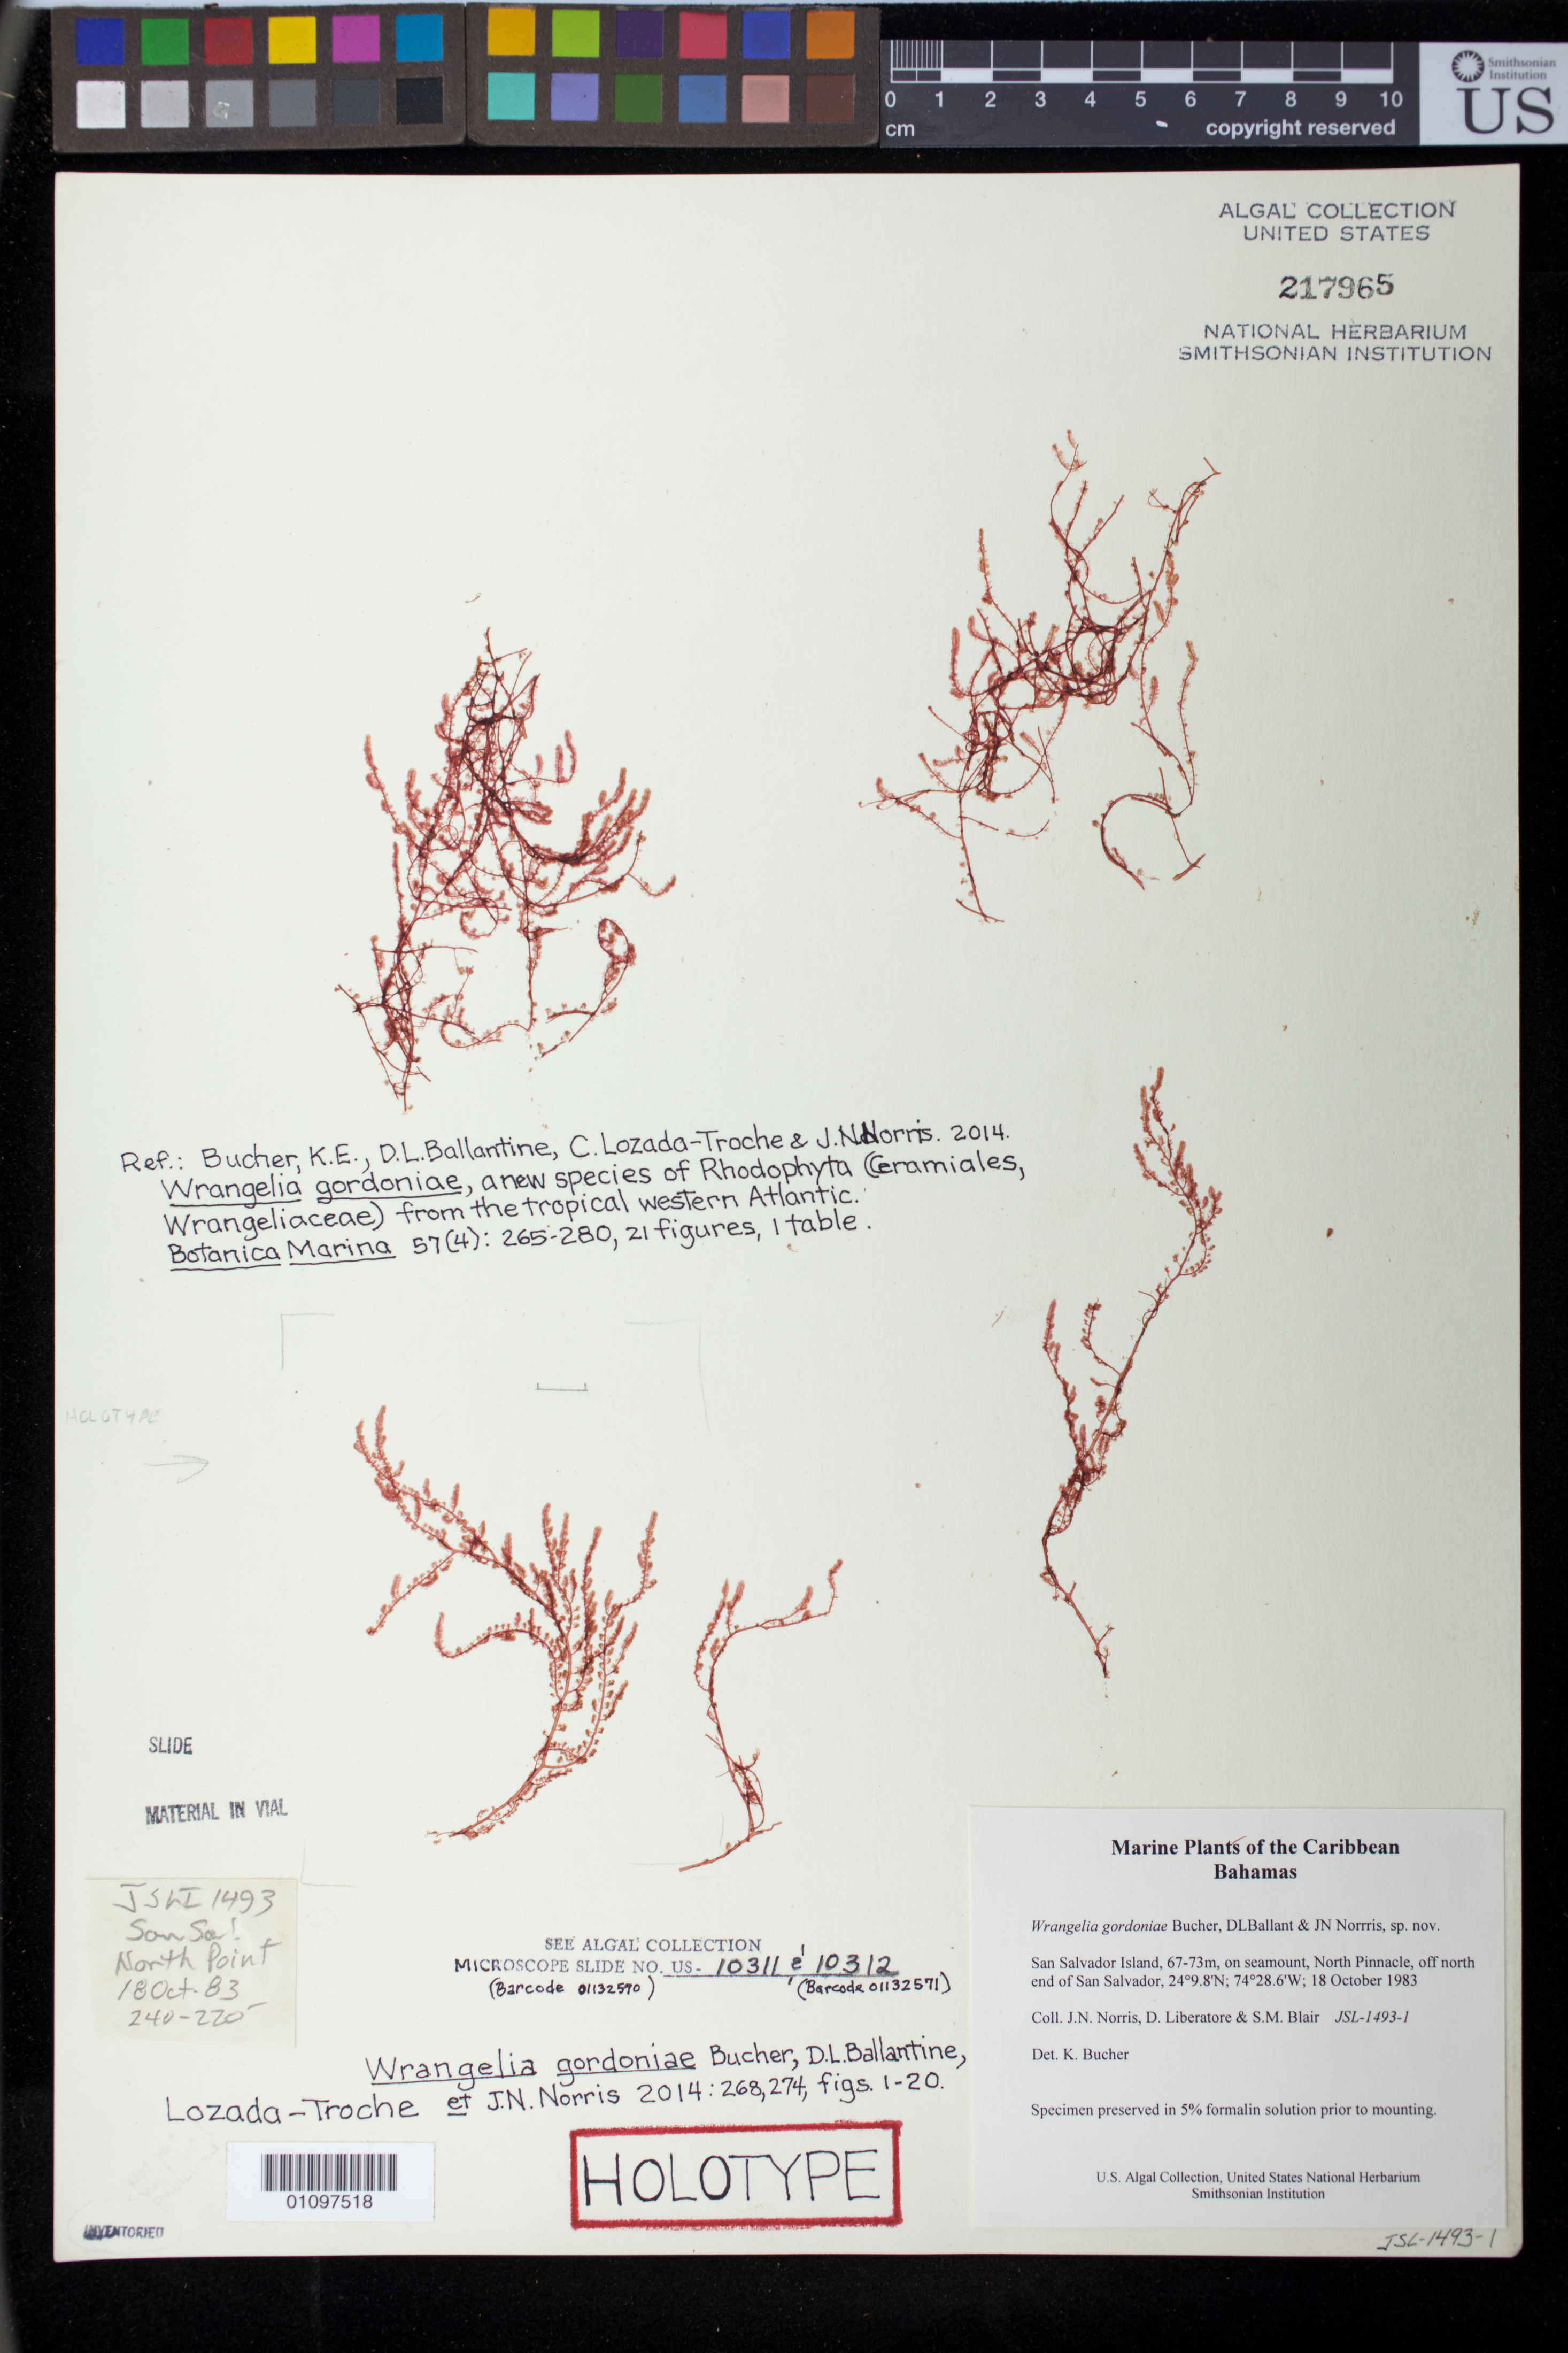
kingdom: Plantae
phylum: Rhodophyta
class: Florideophyceae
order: Ceramiales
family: Wrangeliaceae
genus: Wrangelia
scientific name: Wrangelia gordoniae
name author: K.E. Bucher et al.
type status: Holotype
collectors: J. N. Norris, D. Liberatore & S. M. Blair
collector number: JSL 1493-1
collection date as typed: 18 Oct 1983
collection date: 1983-10-18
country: Bahamas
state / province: San Salvador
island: San Salvador Island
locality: Sea mount, North Pinacle, off north end of San Salvador Island.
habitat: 67-73m, on seamount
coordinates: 24º9.8'N, 74º28.6'W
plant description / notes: Johnson Sea Link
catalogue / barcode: US 217965